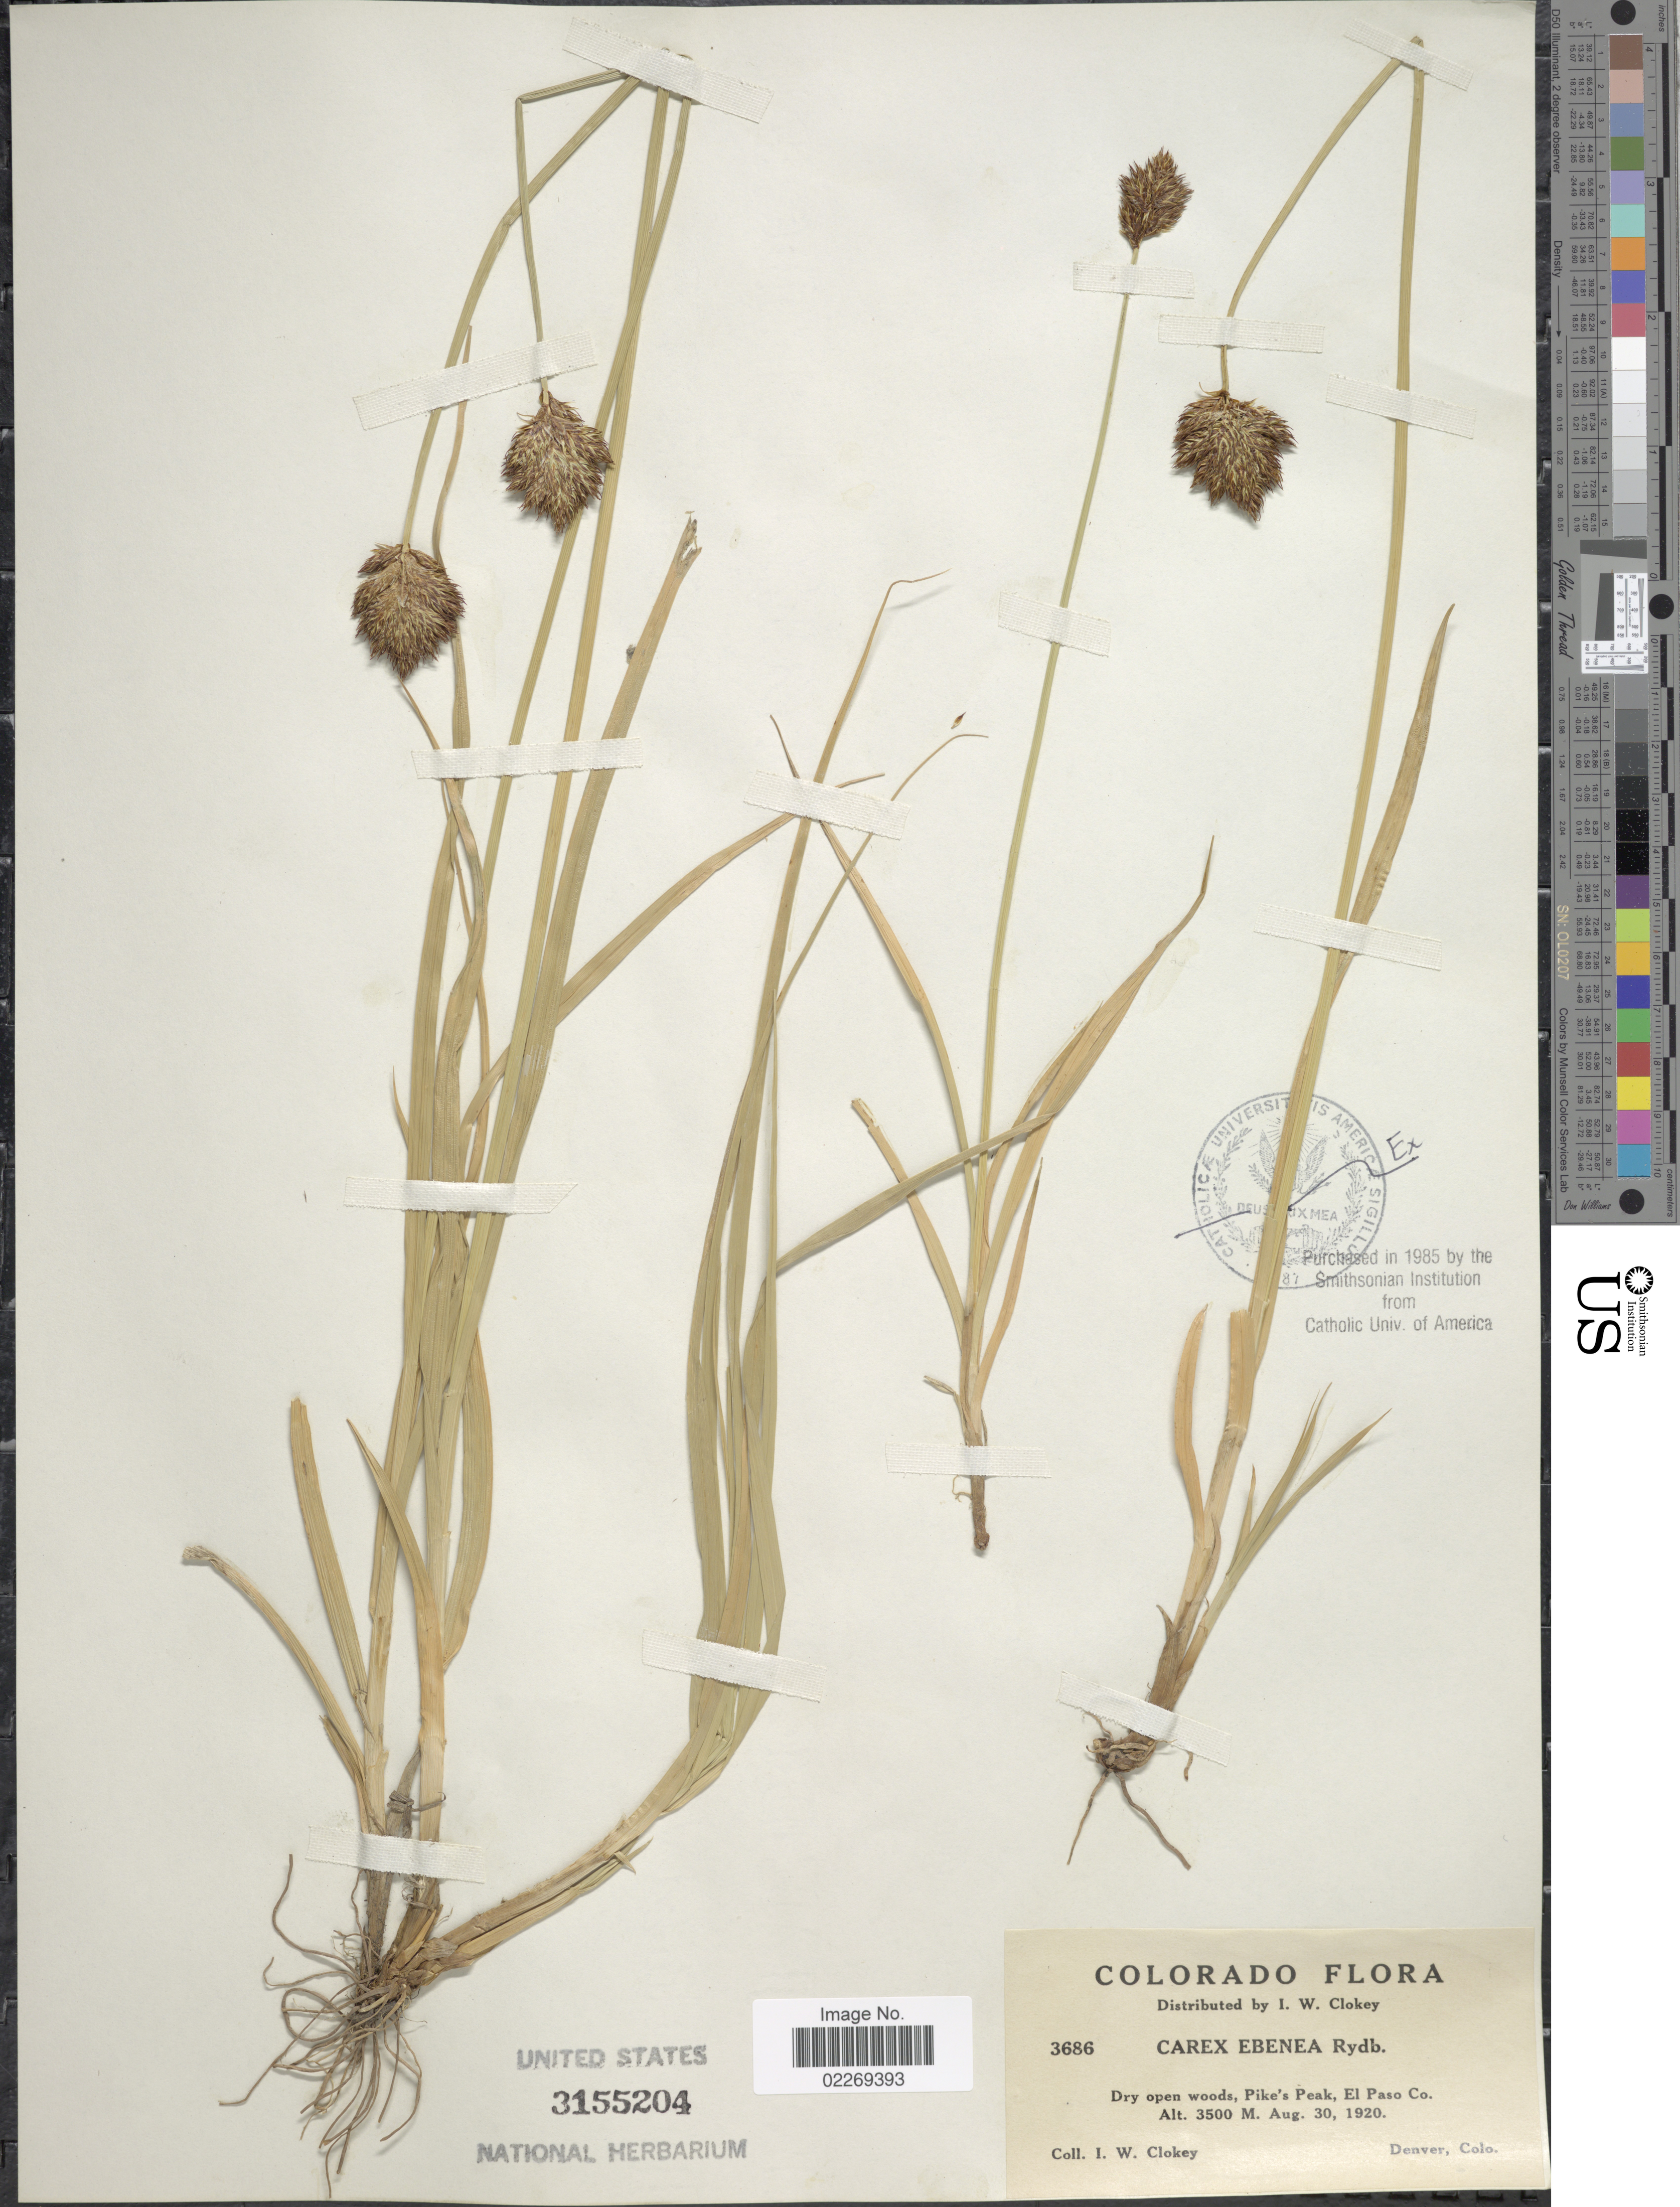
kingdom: Plantae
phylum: Tracheophyta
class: Liliopsida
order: Poales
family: Cyperaceae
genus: Carex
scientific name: Carex ebenea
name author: Rydb.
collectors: I. W. Clokey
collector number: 3686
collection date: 1920-08-30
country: United States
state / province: Colorado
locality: Dry open woods, Pike's Peak, El Paso Co.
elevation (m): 3500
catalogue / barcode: US 3155204